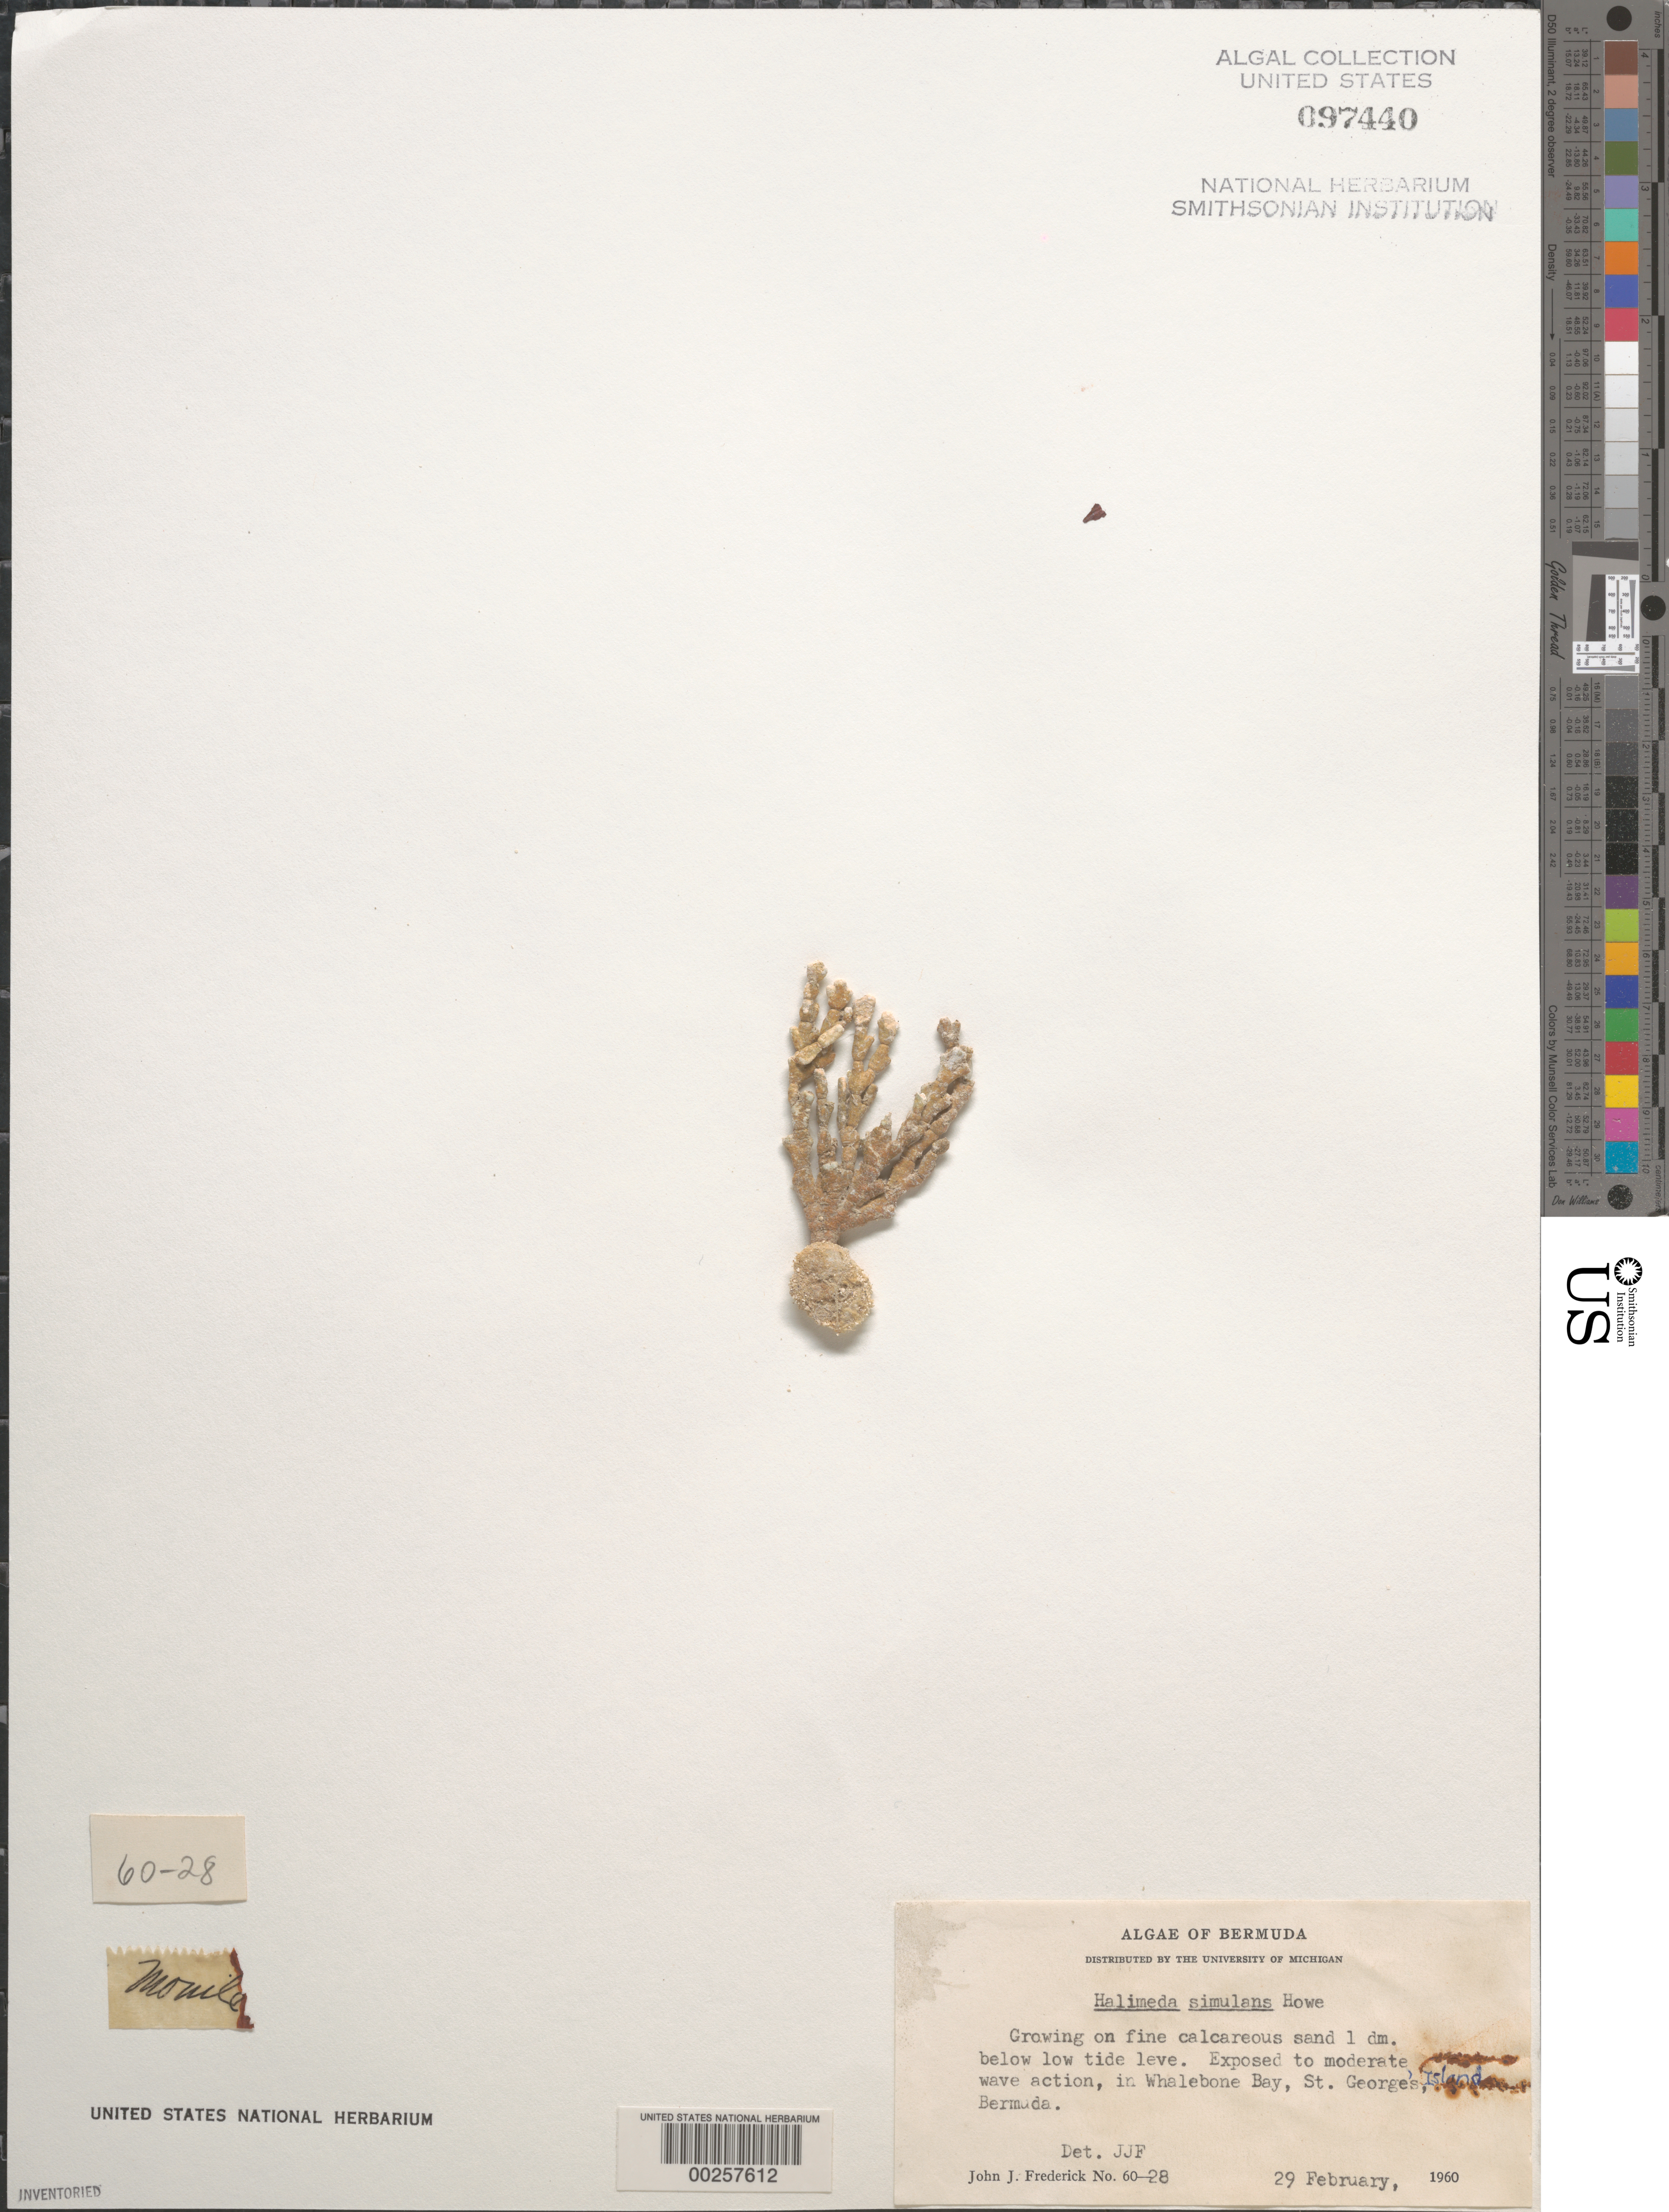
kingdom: Plantae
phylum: Chlorophyta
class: Ulvophyceae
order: Bryopsidales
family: Halimedaceae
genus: Halimeda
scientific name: Halimeda simulans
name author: M. Howe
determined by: Frederick, J. J.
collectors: J. Frederick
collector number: JJF 60-28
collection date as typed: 29 Feb 1960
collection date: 1960-02-29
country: Bermuda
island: St. George's Island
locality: Whalebone Bay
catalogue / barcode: US 97440